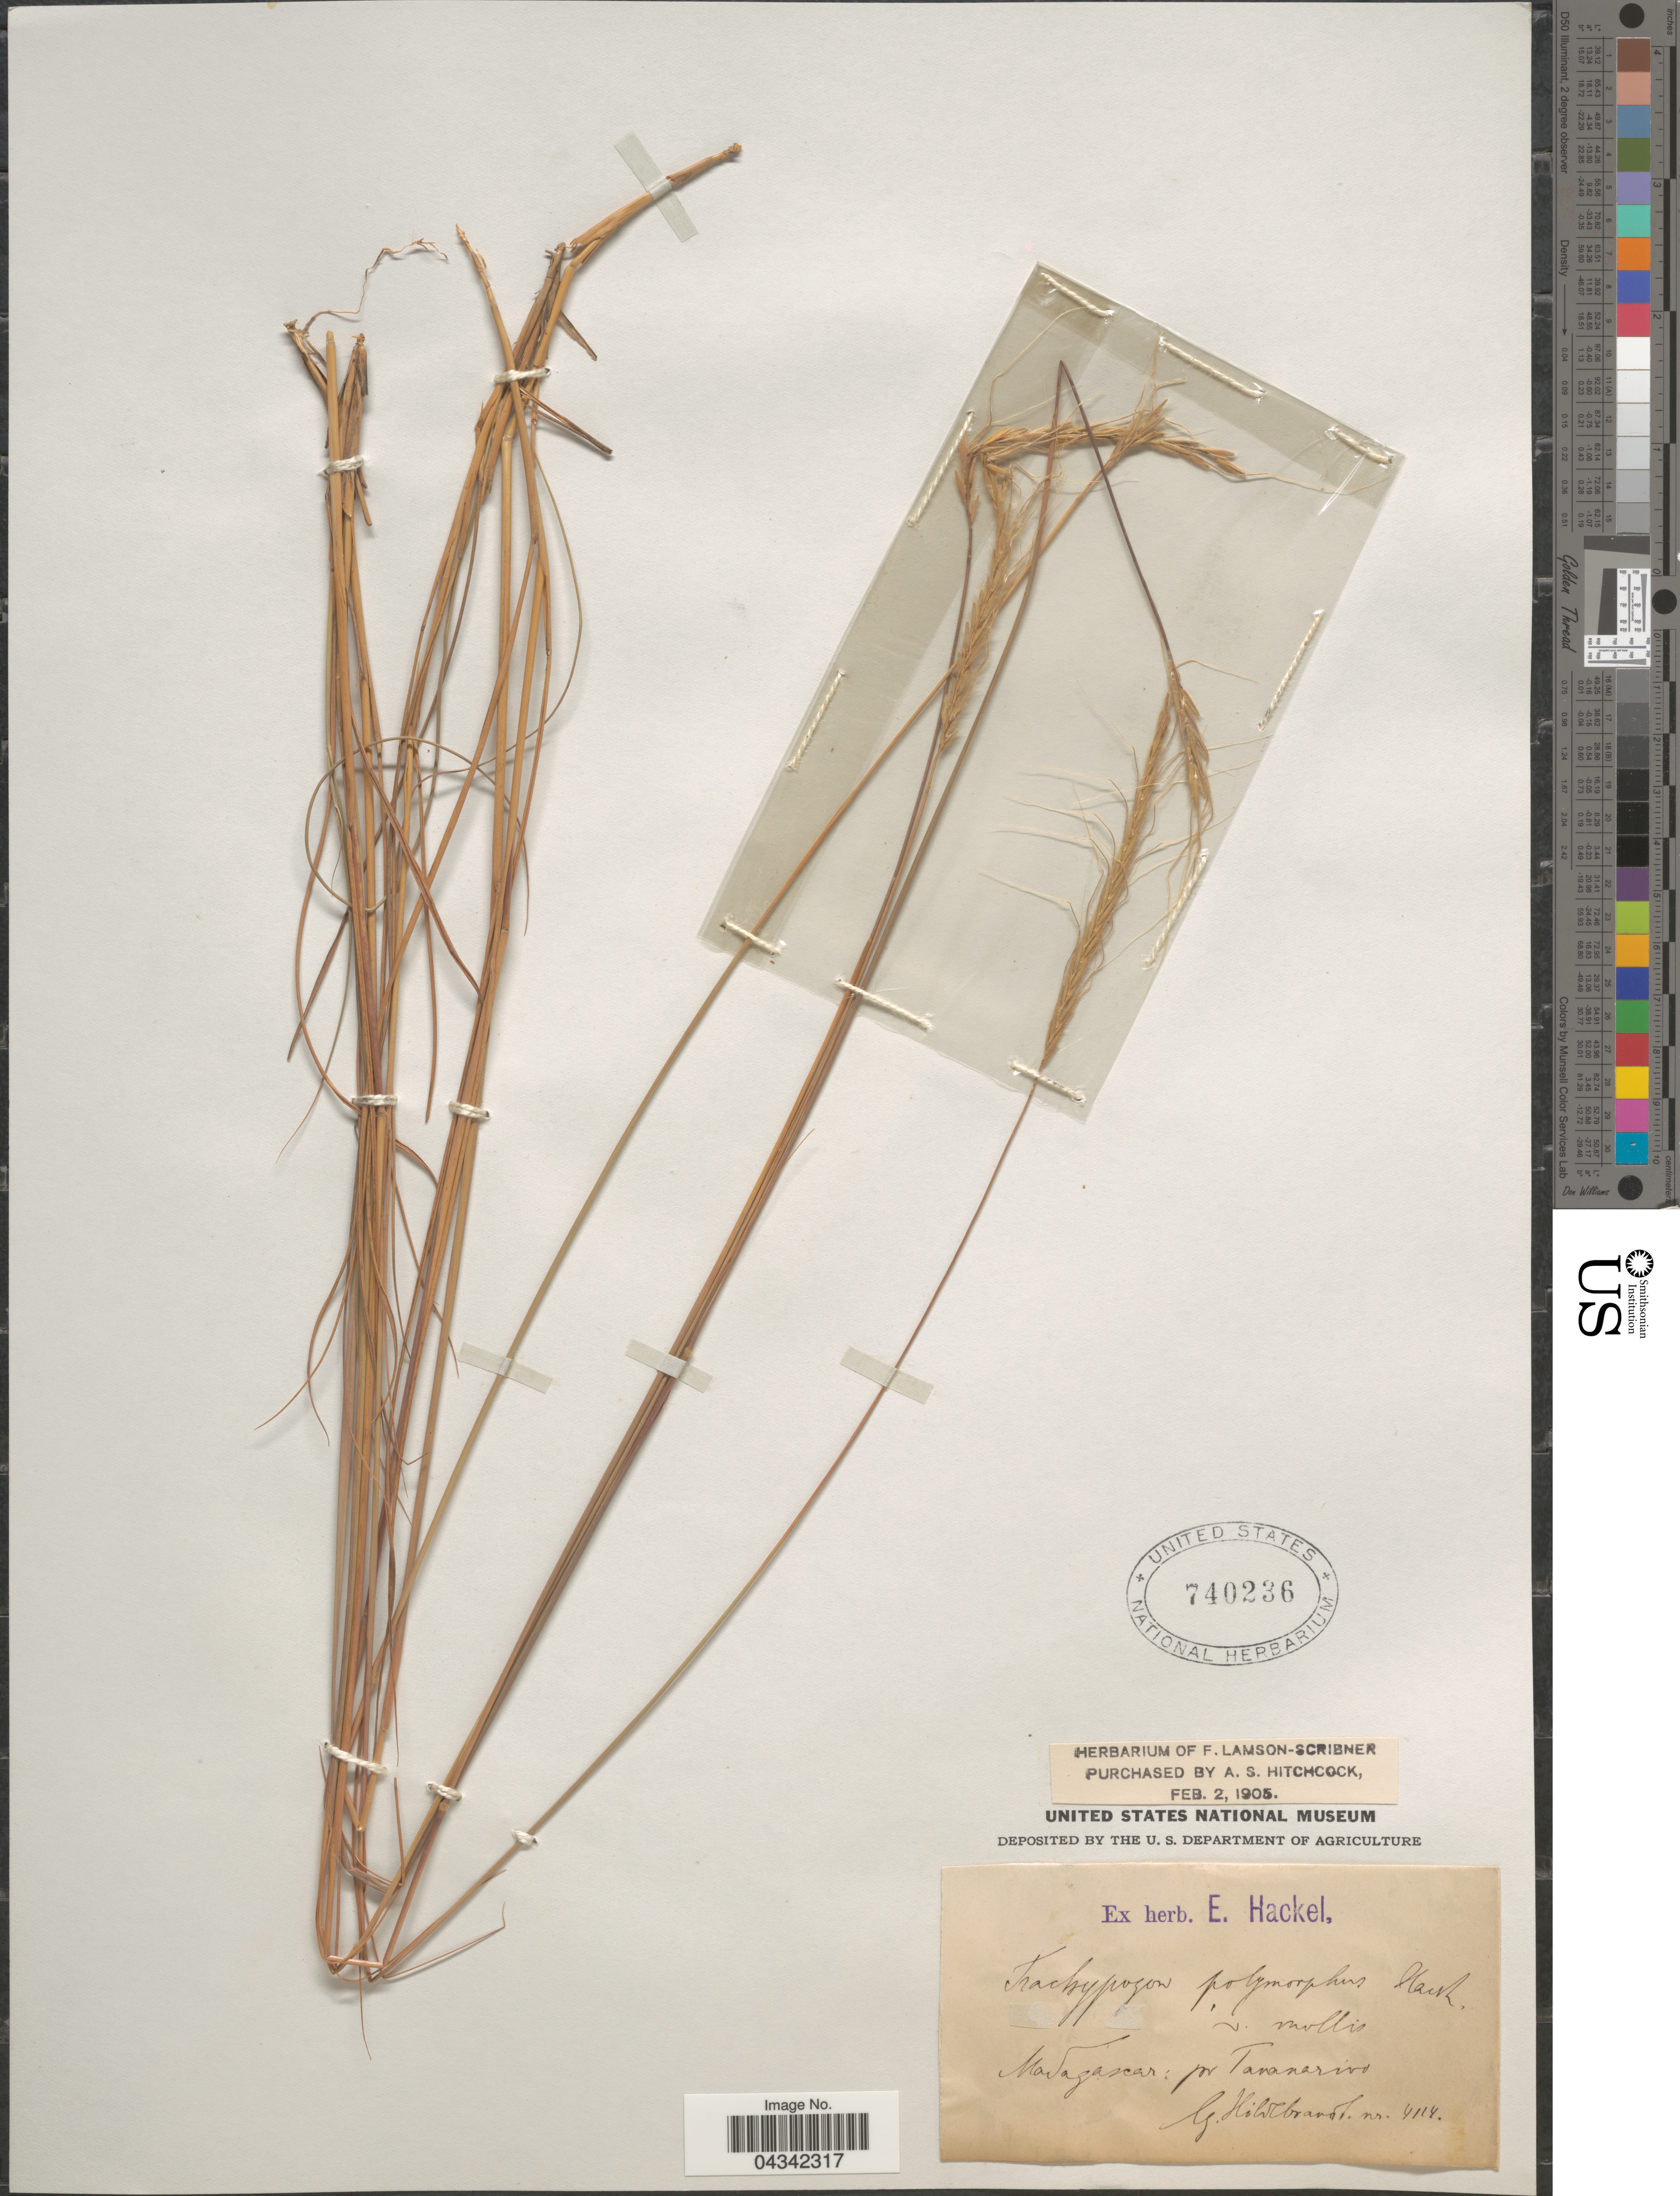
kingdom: Plantae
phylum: Tracheophyta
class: Liliopsida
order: Poales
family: Poaceae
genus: Trachypogon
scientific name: Trachypogon spicatus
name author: (L. f.) Kuntze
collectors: J. Hildebrandt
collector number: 4114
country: Madagascar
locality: Pr. Tananarivo.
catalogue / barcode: US 740236